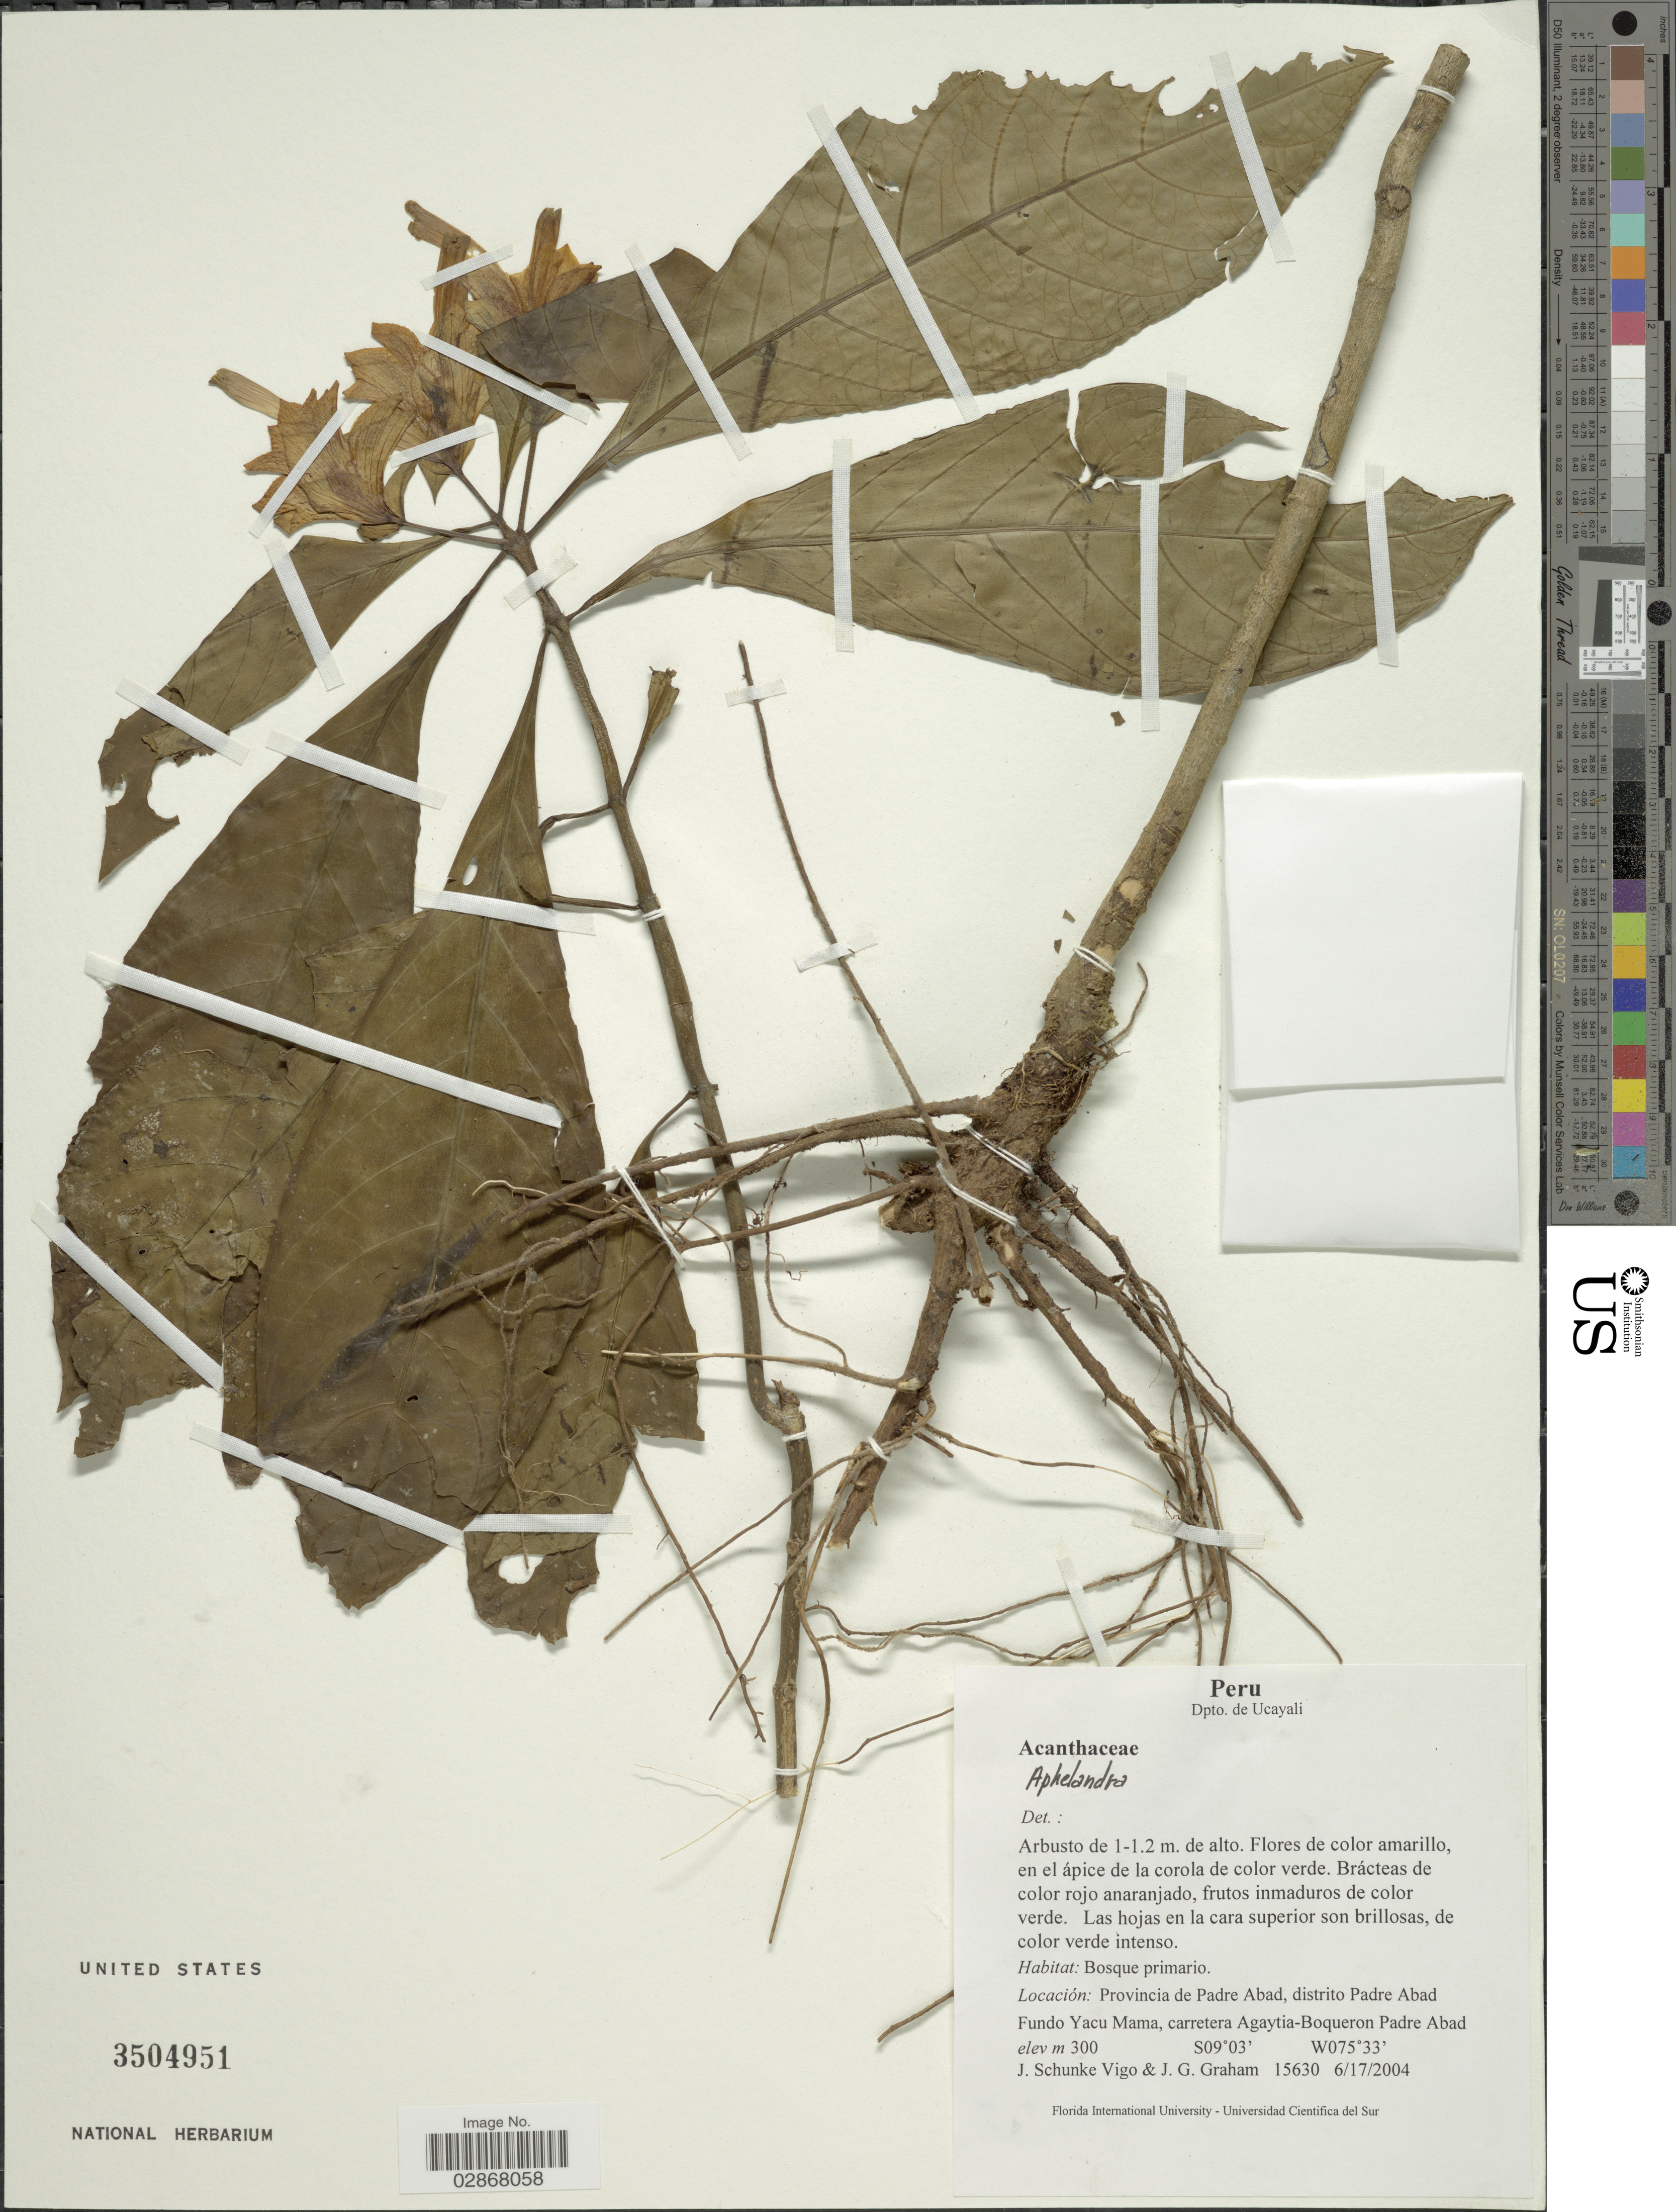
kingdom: Plantae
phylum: Tracheophyta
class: Magnoliopsida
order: Lamiales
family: Acanthaceae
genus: Aphelandra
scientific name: Aphelandra sp.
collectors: J. Schunke Vigo & J. Graham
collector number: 15630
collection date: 2004-06-17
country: Peru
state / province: Ucayali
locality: Dpto. de Ucayali. Provincia de Padre Abad, distrito Padre Abad. Fundo Yacu Mama, carretera Agaytia-Boqueron Padre Abad.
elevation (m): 300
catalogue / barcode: US 3504951